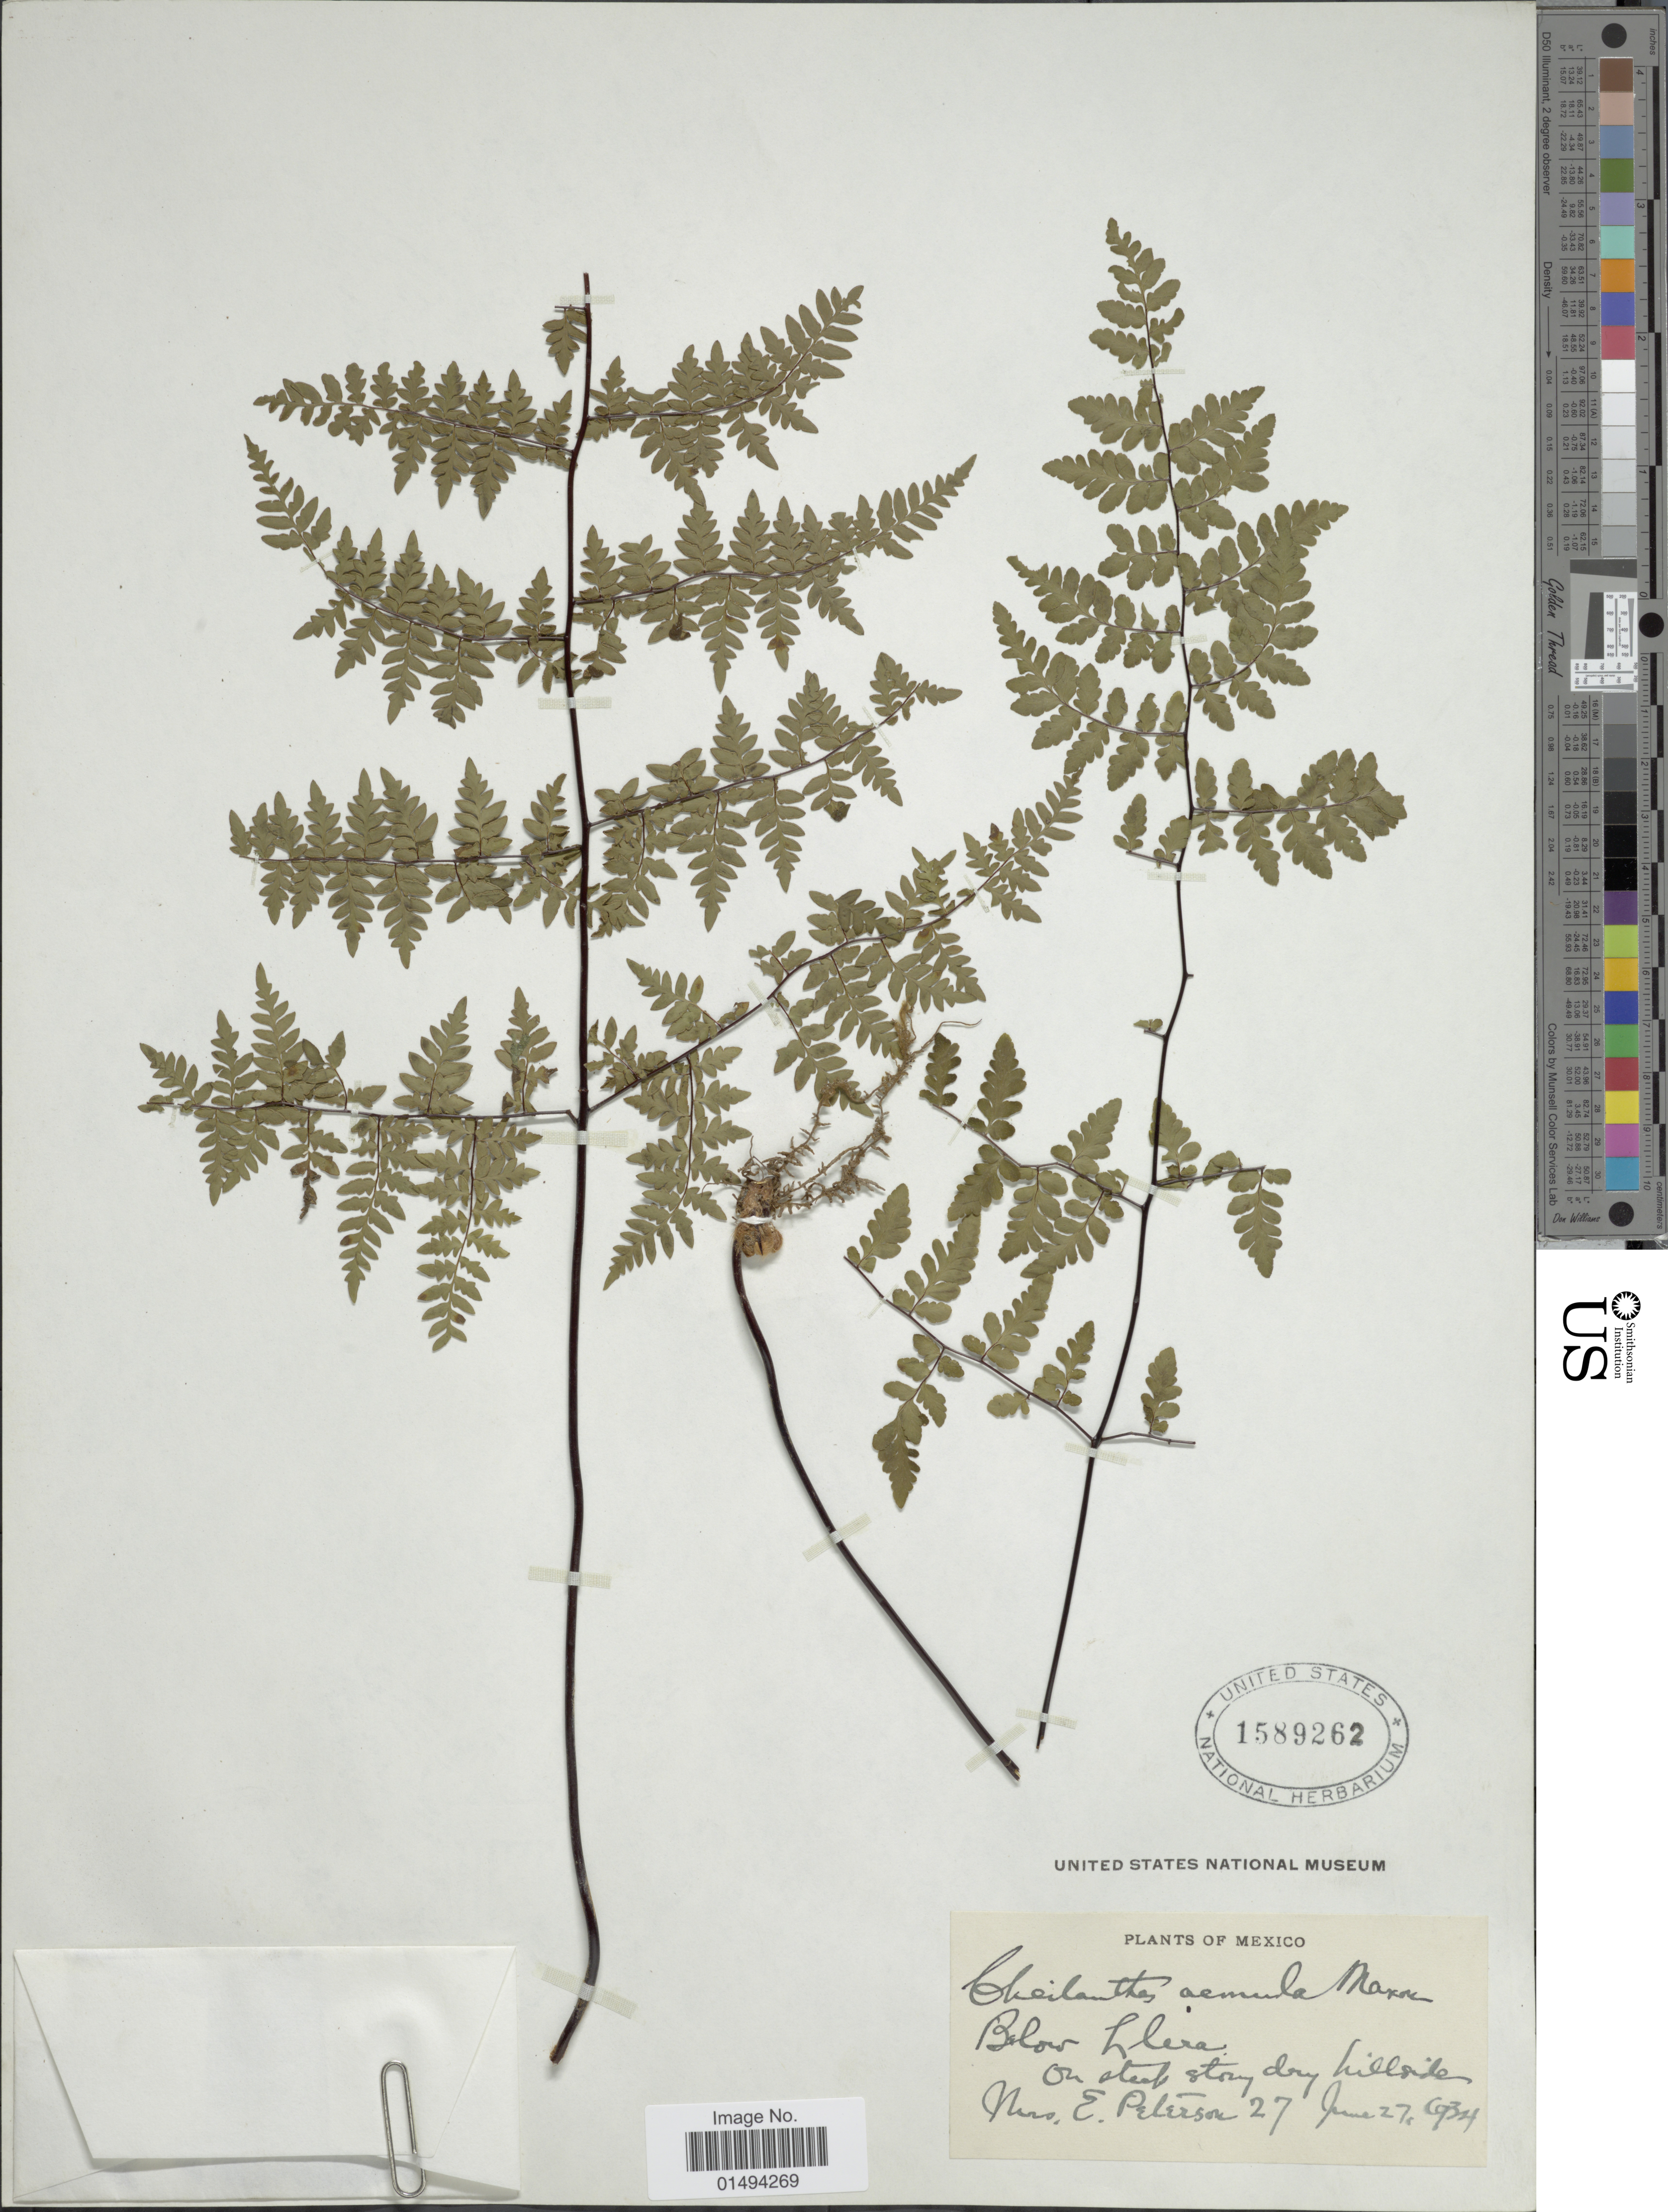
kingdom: Plantae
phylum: Tracheophyta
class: Polypodiopsida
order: Polypodiales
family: Pteridaceae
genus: Myriopteris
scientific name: Myriopteris aemula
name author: (Maxon) Grusz & Windham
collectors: E. Peterson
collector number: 27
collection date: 1934-06-27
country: Mexico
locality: Below Lleva, on steep story dry hillsides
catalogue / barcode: US 1589262